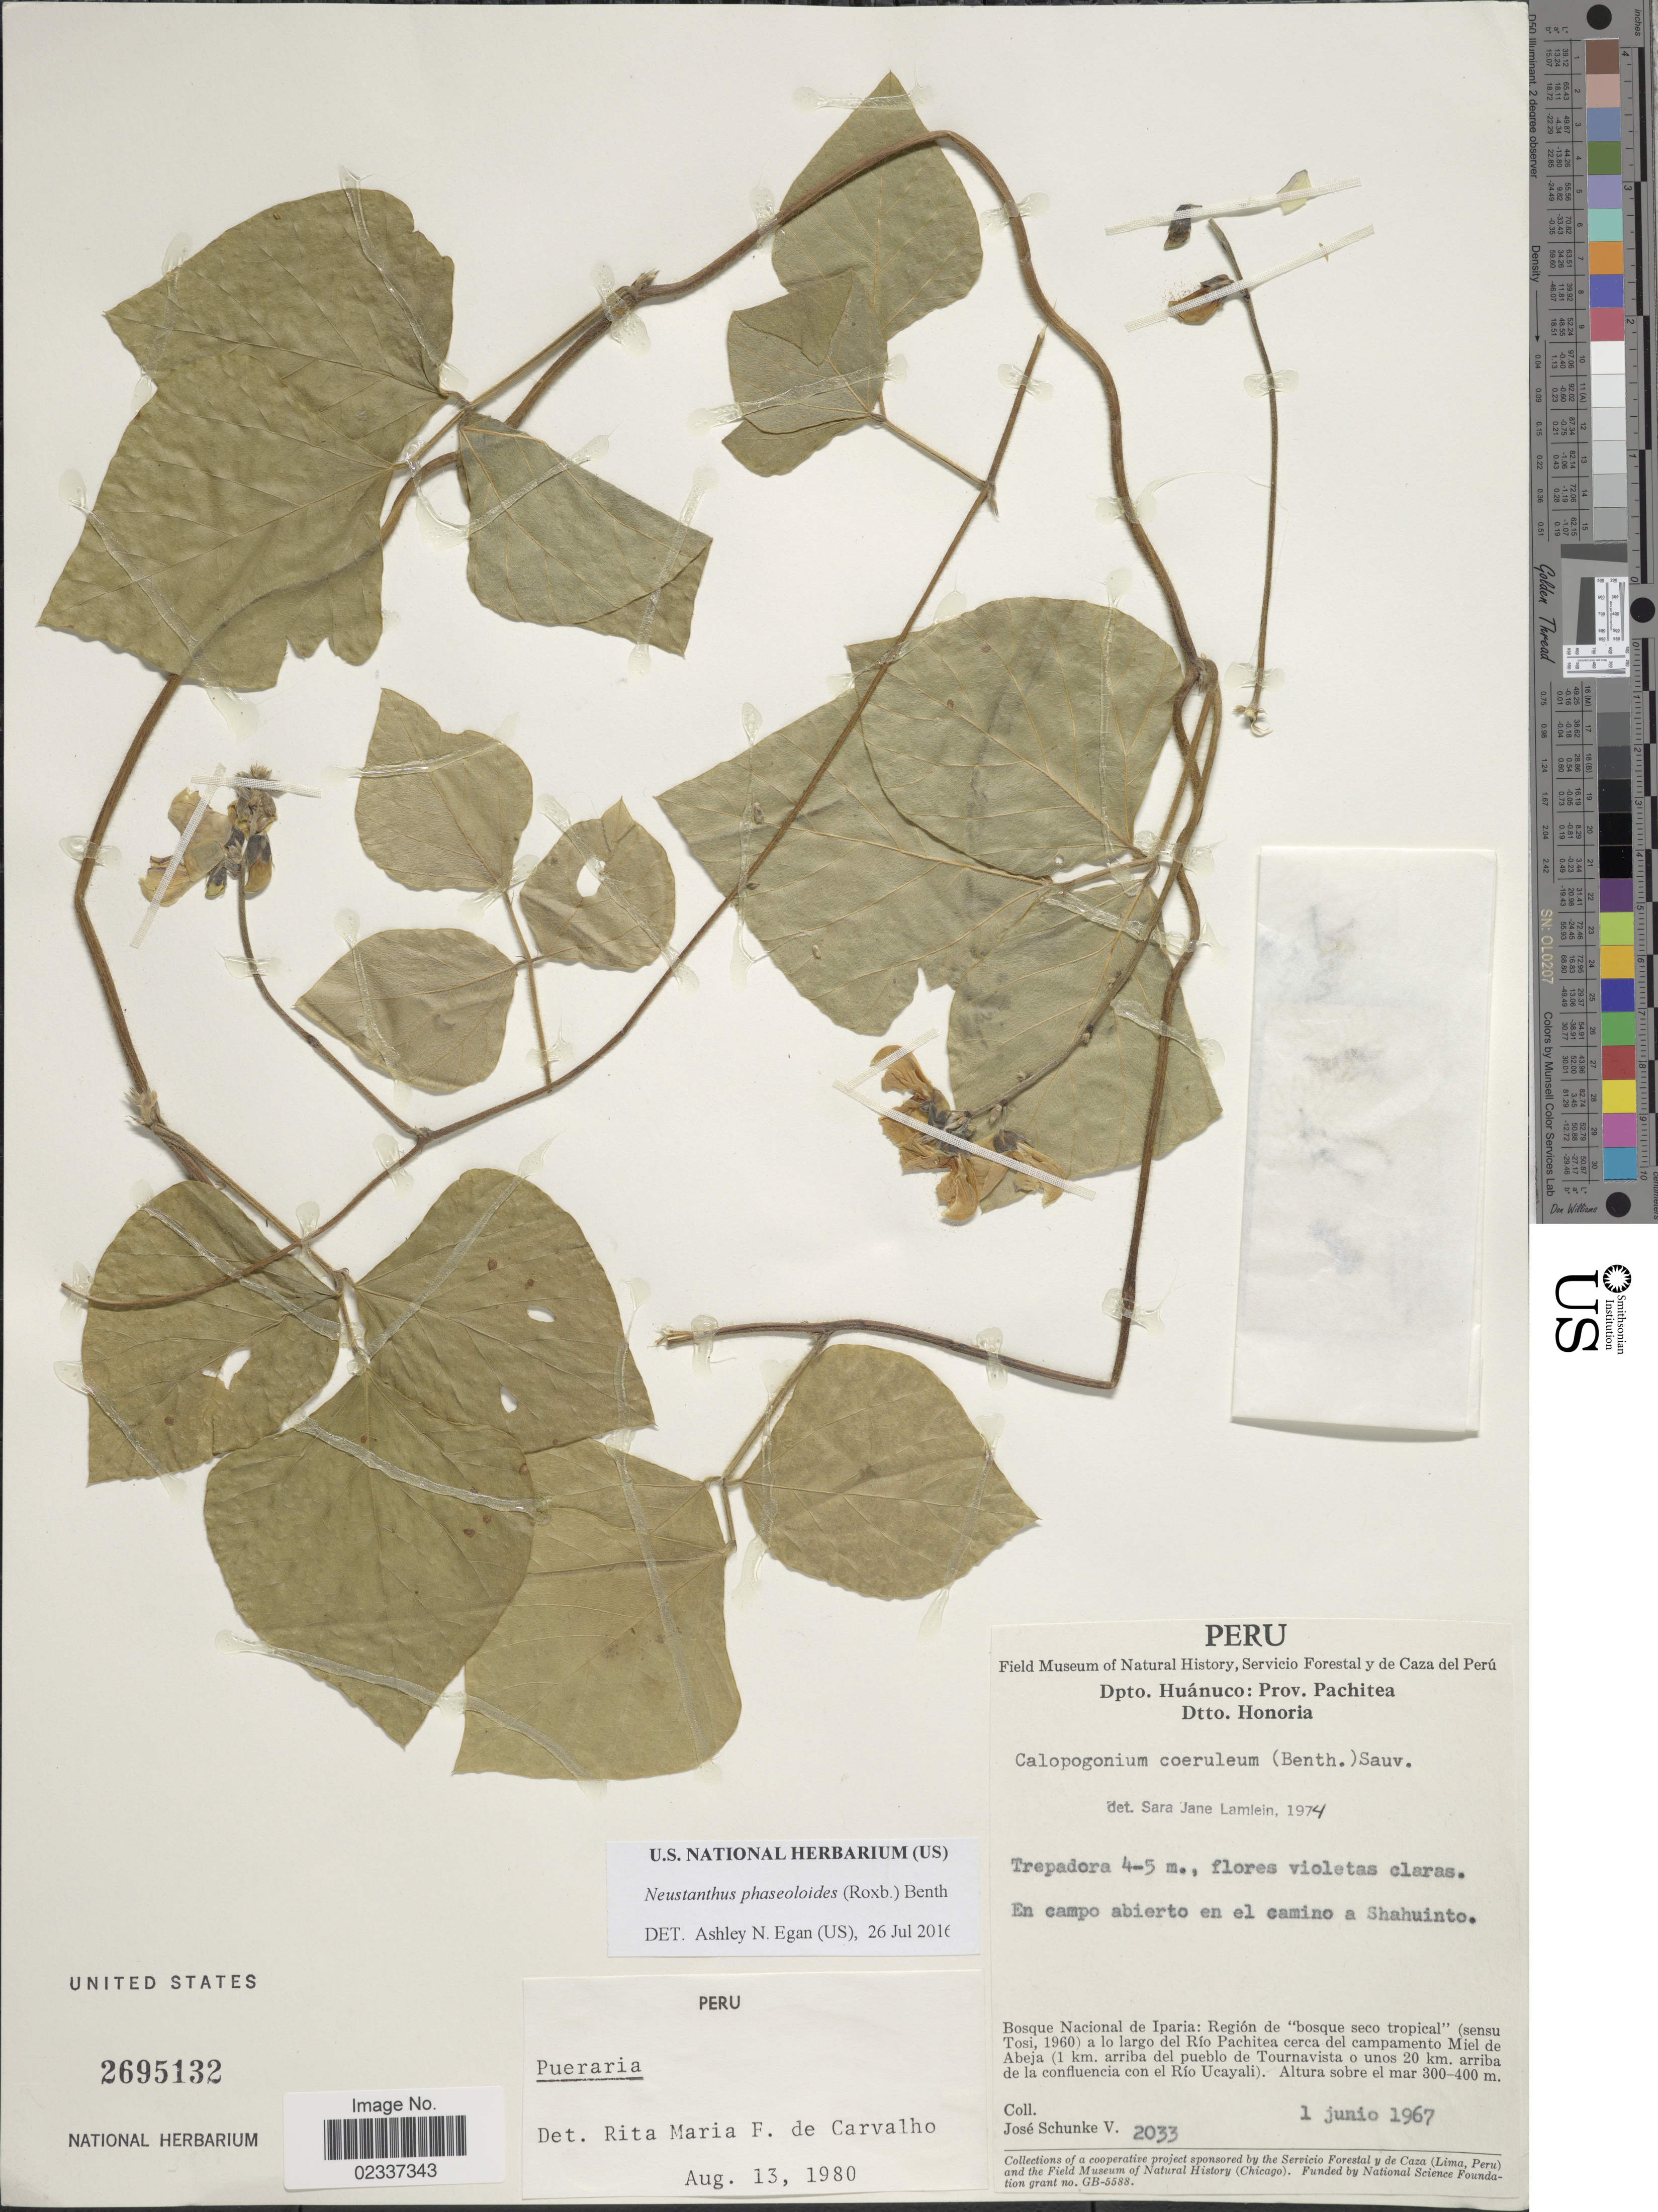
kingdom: Plantae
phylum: Tracheophyta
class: Magnoliopsida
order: Fabales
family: Fabaceae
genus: Neustanthus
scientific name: Neustanthus phaseoloides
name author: (Roxb.) Benth.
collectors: J. Schunke Vigo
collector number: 2033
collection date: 1967-06-01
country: Peru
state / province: Huánuco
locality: Dpto. Huanuco: Prov. Pachitea, Dtto. Honoria, Bosque Nacional de Iparia: Region de bosque seco tropical (sensu Tosi 1960) a la largo del Rio Pachitea cerca del campamento Miel de Abeja (1 km.arriba del pueblo de Tournavista o unos 20 km. arriba de la confluencia con el Rio Ucayali)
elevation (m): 300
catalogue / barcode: US 2695132